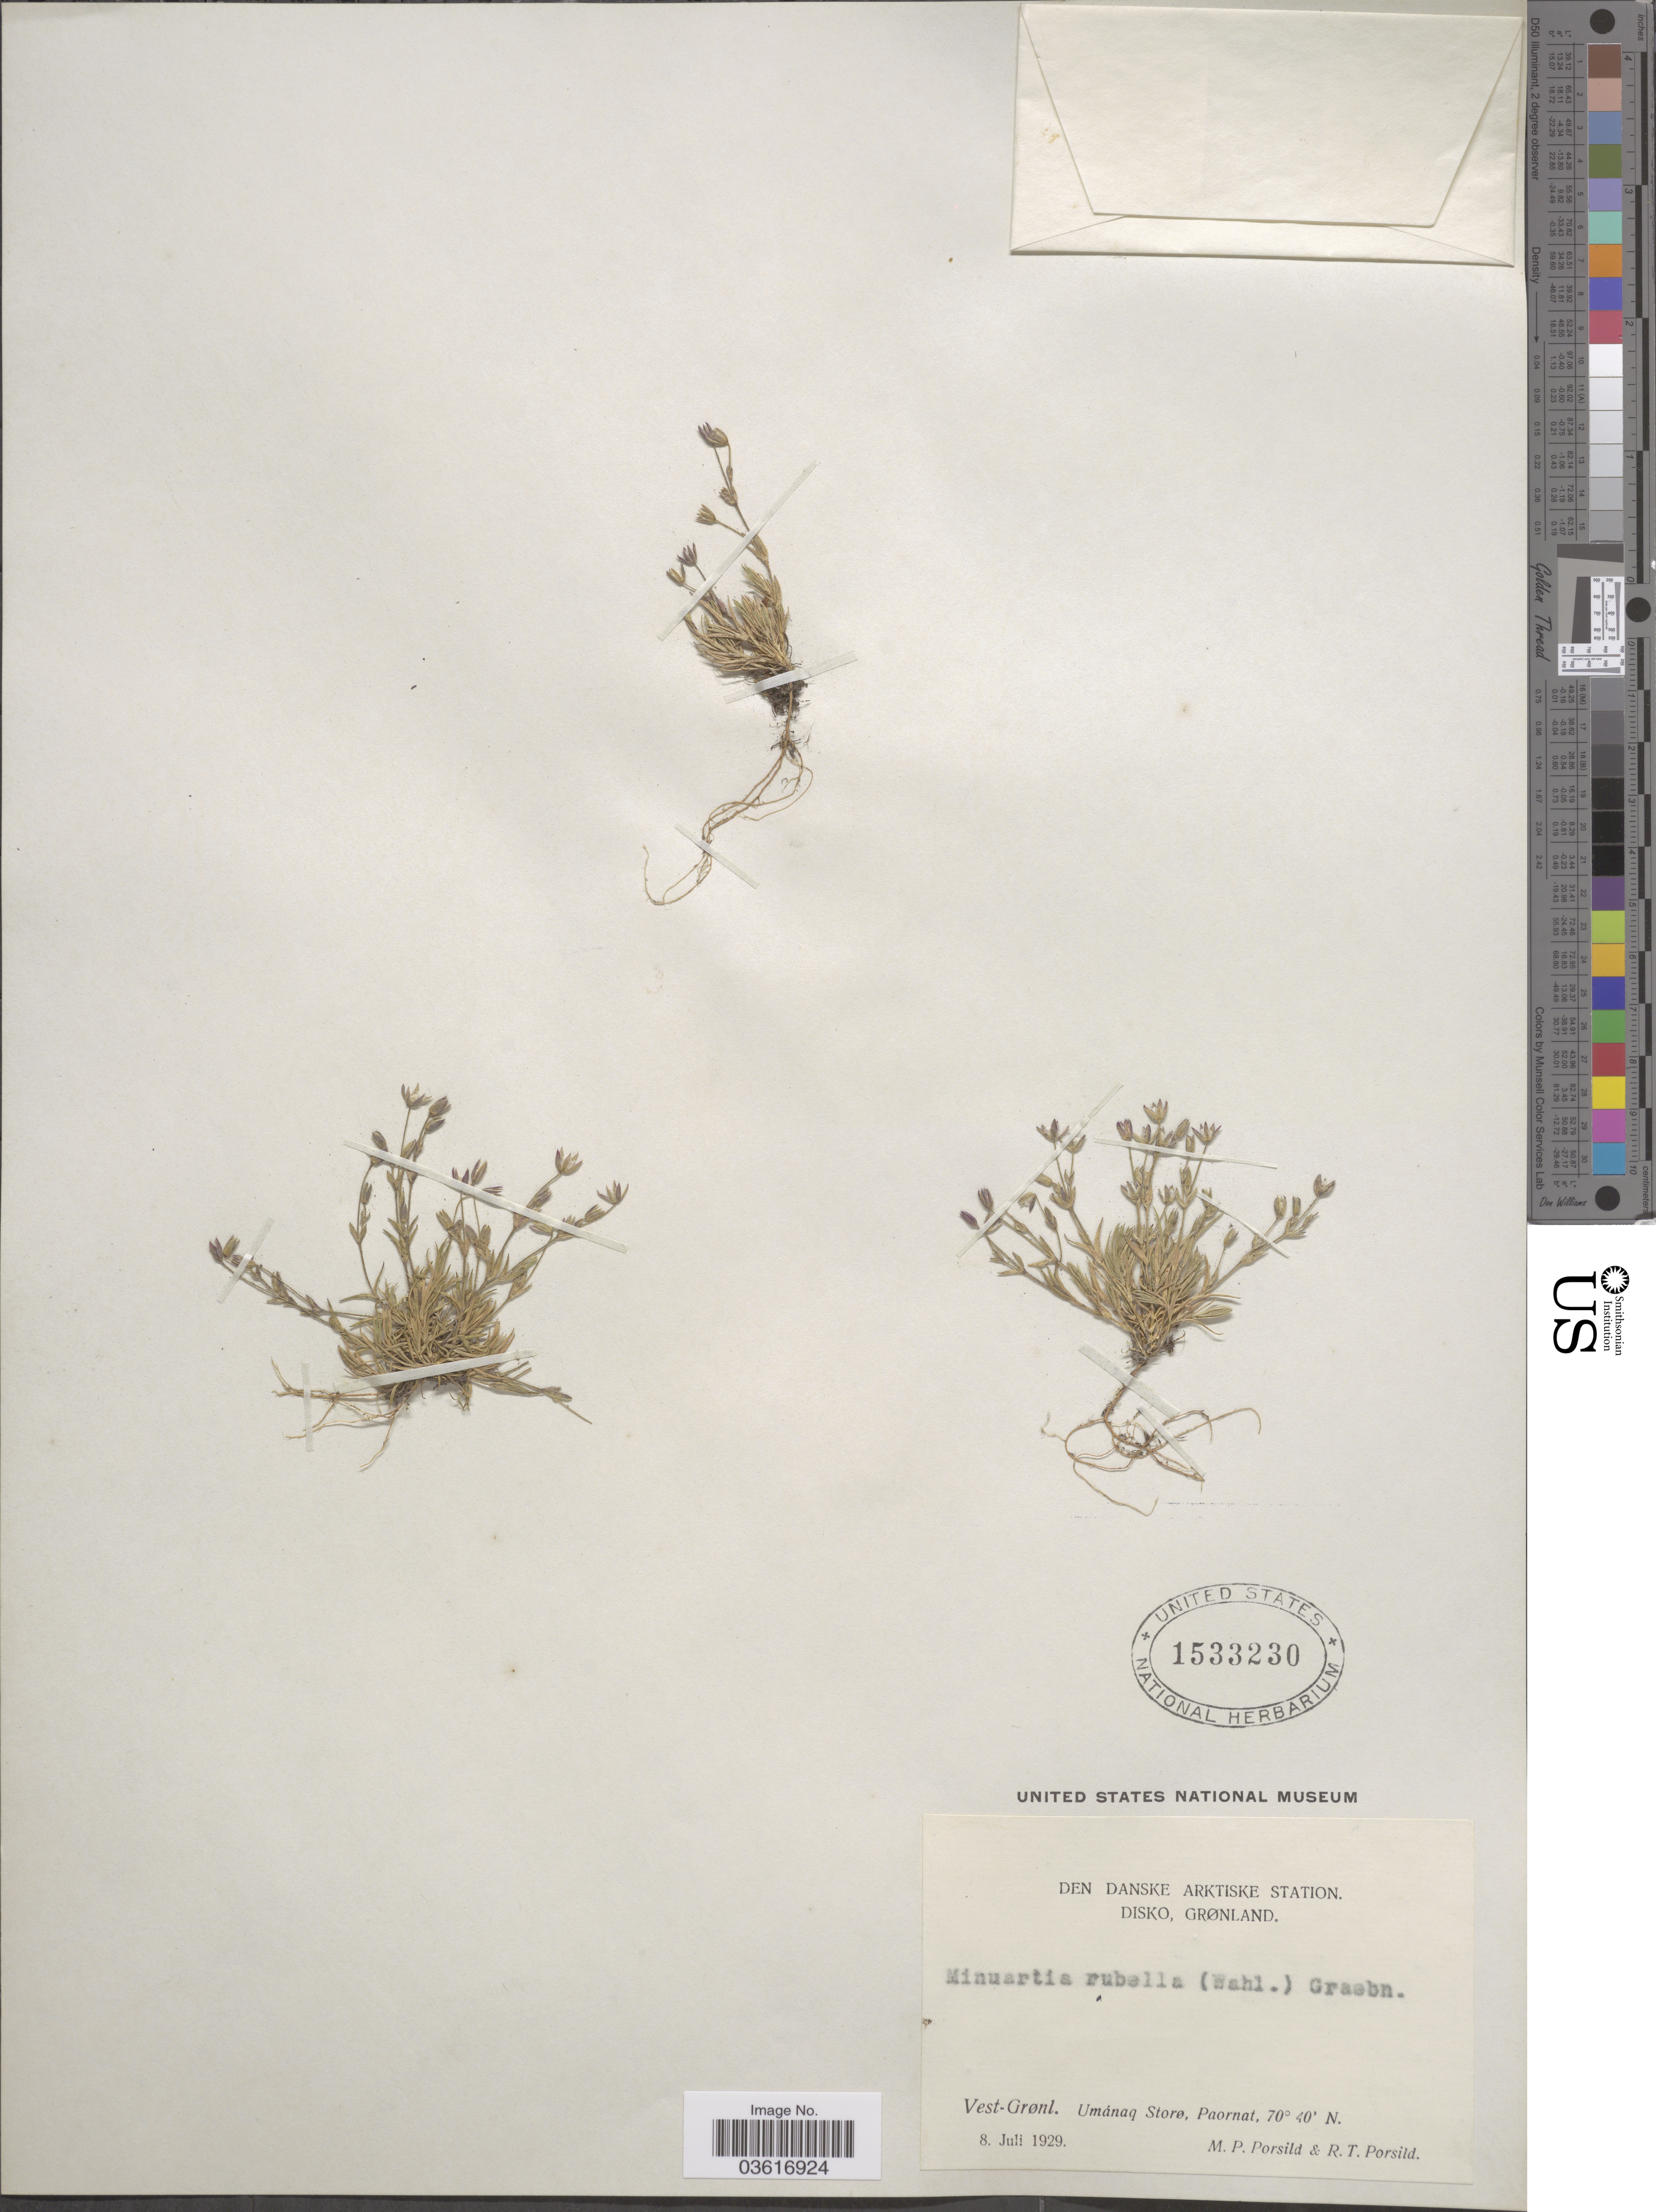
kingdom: Plantae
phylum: Tracheophyta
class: Magnoliopsida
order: Caryophyllales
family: Caryophyllaceae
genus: Minuartia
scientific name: Minuartia verna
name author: (L.) Hiern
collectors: M. P. Porsild & R. T. Porsild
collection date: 1929-07-08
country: Greenland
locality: Den Danske Arktiske Station Disko. Vest-Grønl. Umánaq Storø, Paornat.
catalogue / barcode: US 1533230